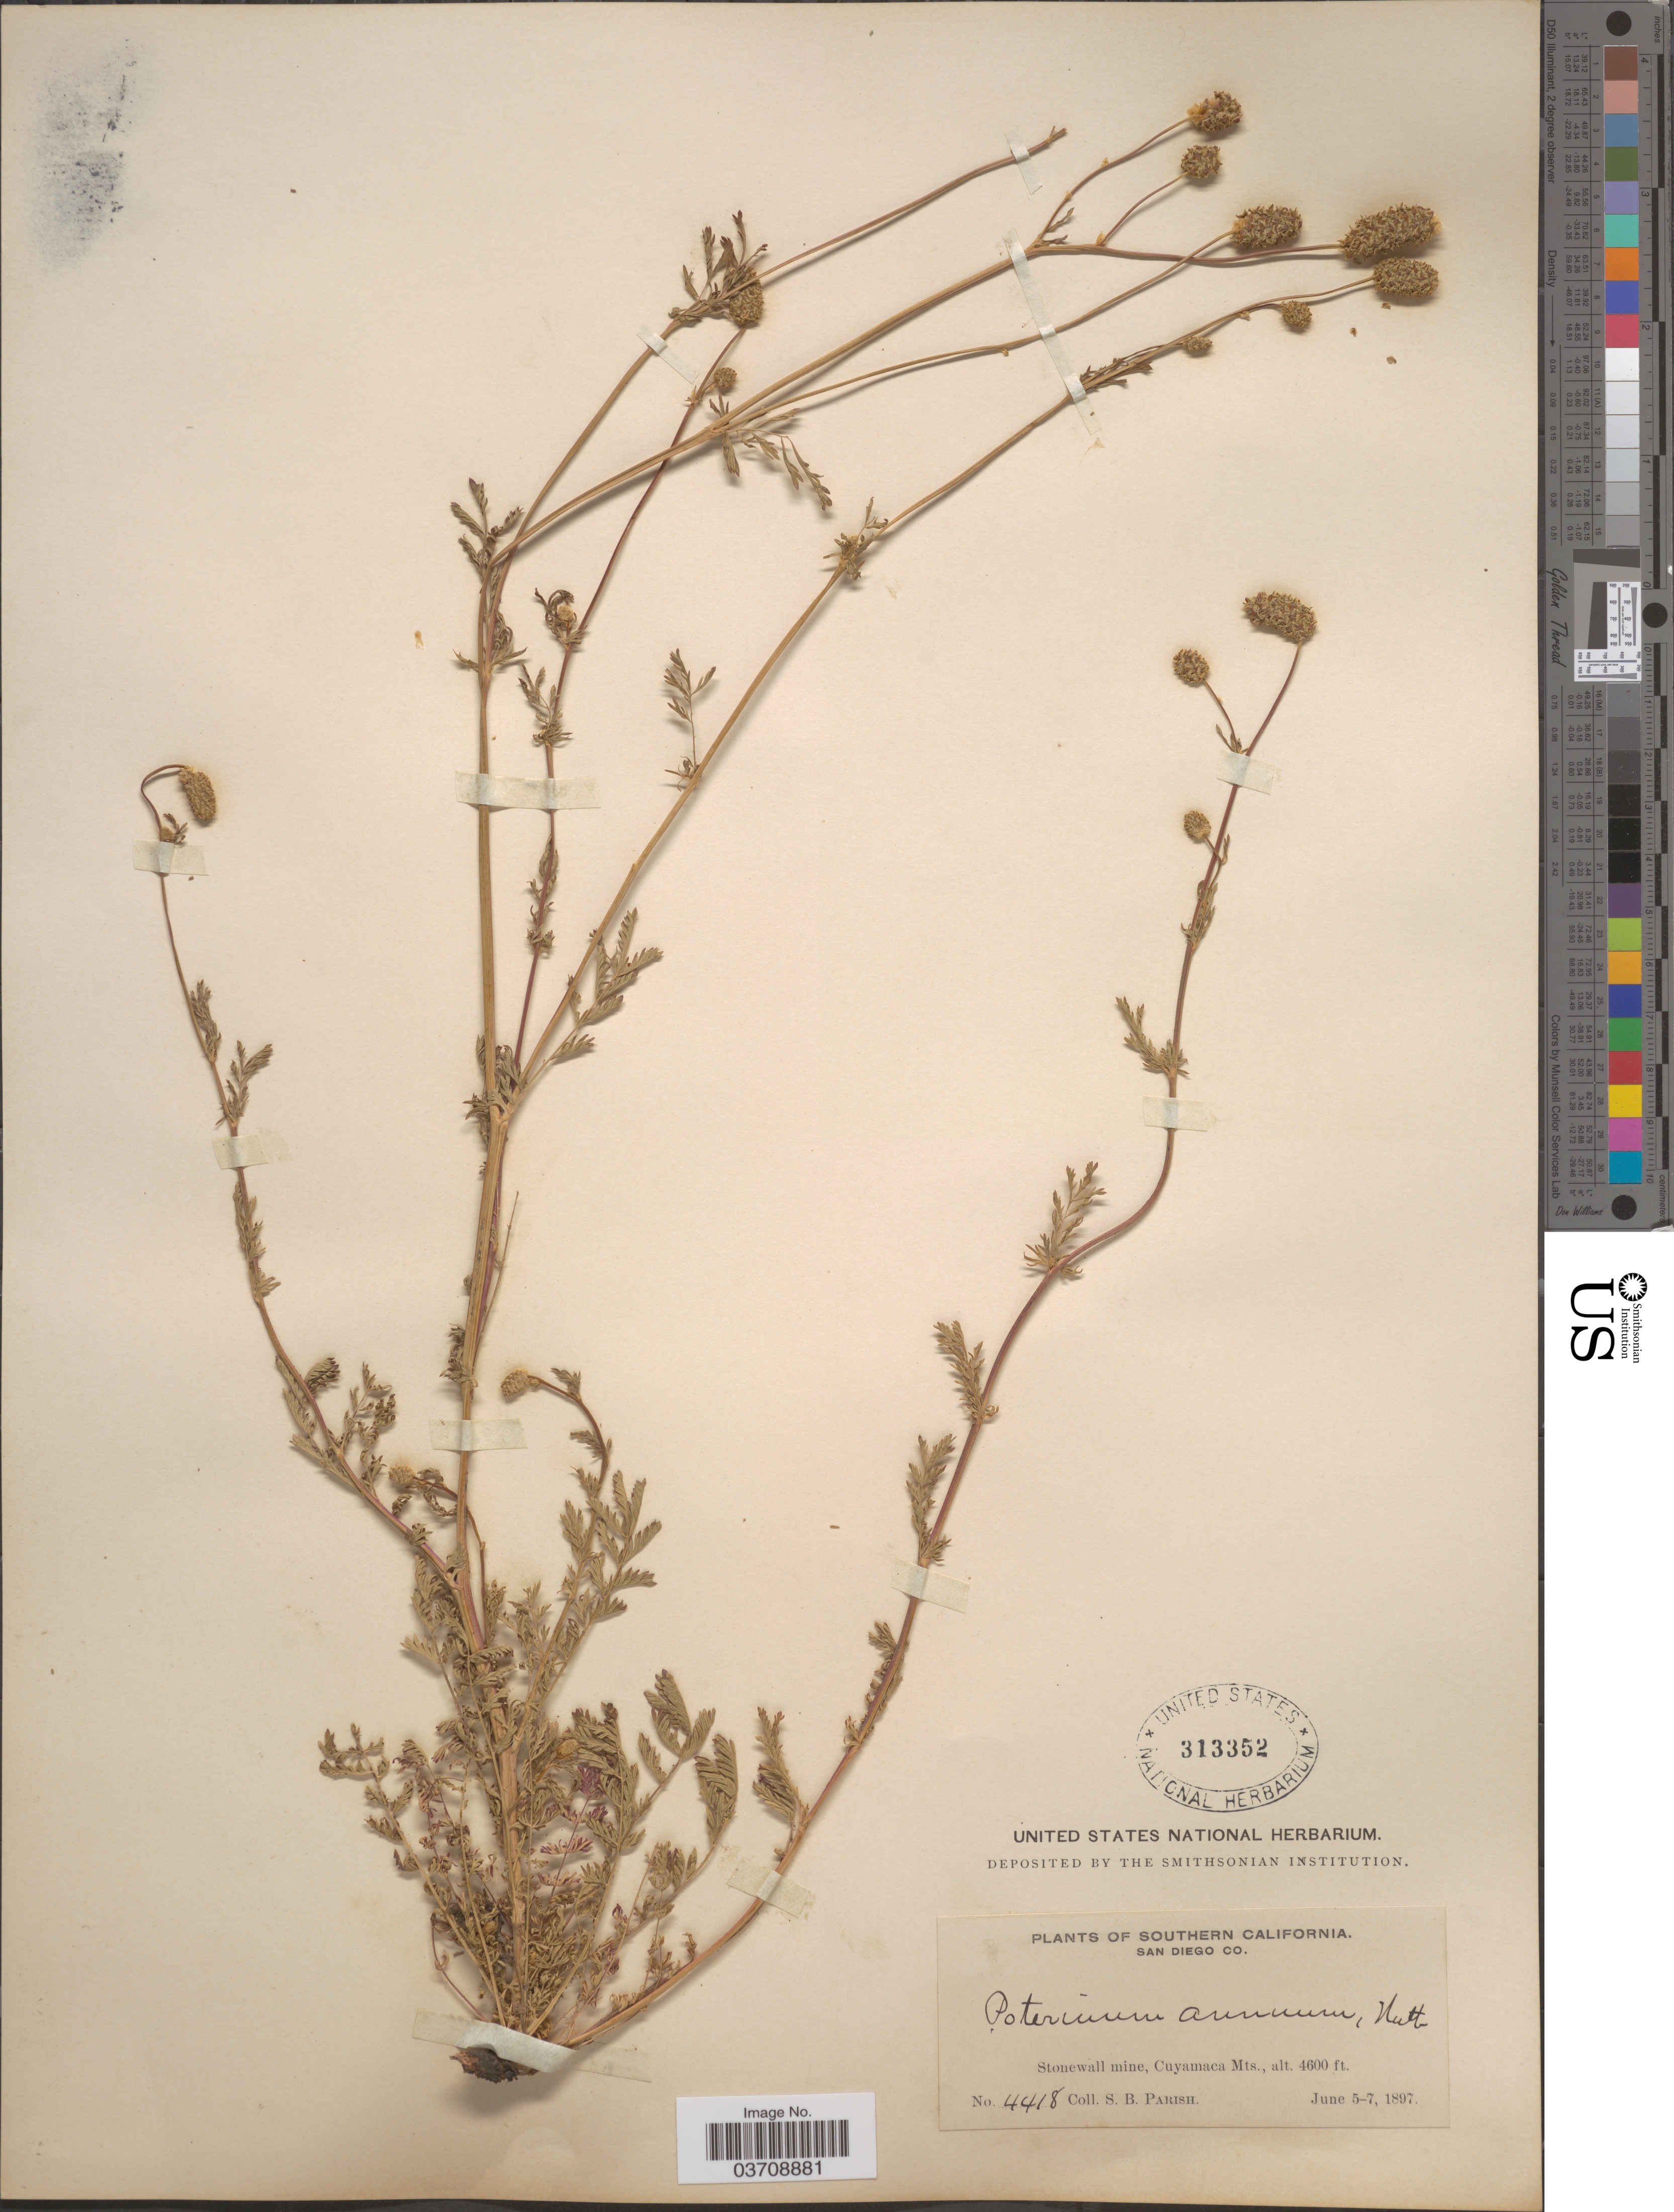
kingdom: Plantae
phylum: Tracheophyta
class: Magnoliopsida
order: Rosales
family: Rosaceae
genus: Sanguisorba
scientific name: Sanguisorba occidentalis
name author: Nutt.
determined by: Strong, Mark T., (BOT), Smithsonian Institution - National Museum of Natural History (UNITED STATES)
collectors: S. B. Parish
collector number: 4418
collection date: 1897-06-05/1897-06-07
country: United States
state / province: California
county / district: San Diego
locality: Southern California. San Diego Co. Stonewall mine, Cuyamaca Mts.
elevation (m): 1402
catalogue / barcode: US 313352